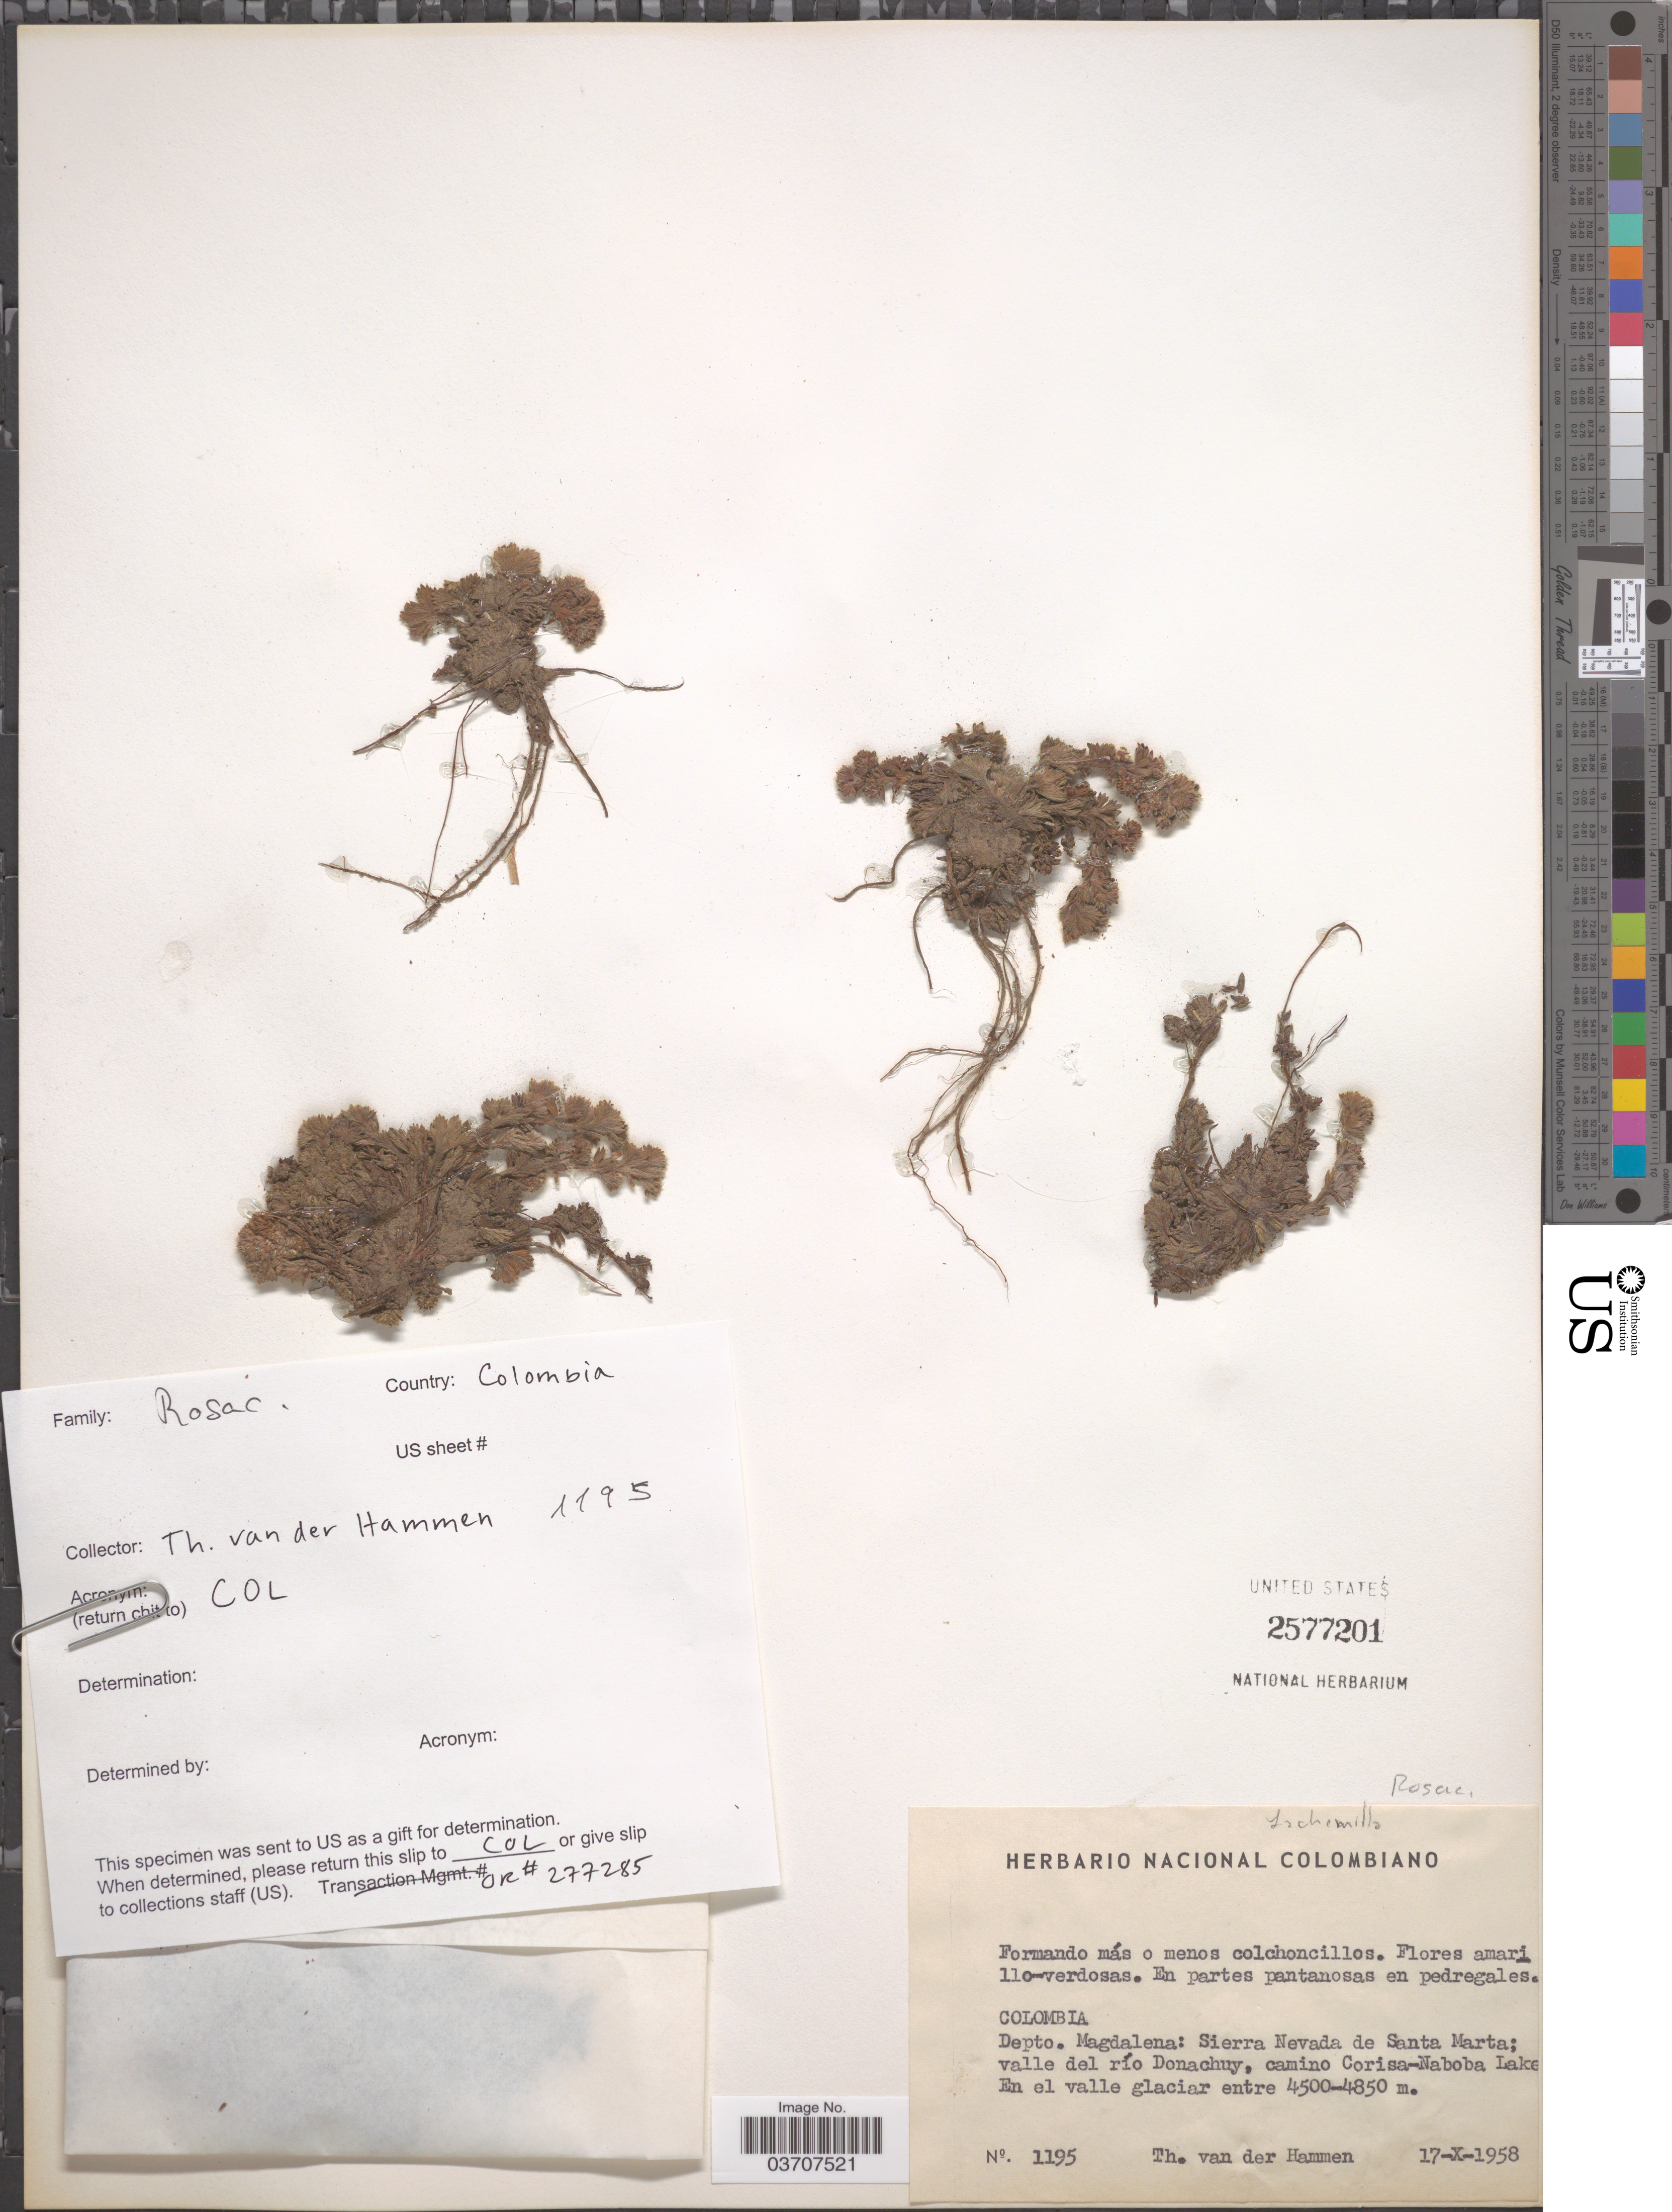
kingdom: Plantae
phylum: Tracheophyta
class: Magnoliopsida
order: Rosales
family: Rosaceae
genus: Lachemilla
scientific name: Lachemilla sp.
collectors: T. Van der Hammen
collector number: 1195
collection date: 1958-10-17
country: Colombia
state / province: Magdalena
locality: Depto. Magdalena: Sierra Nevada de Santa Marta; valle del río Donachuy, camino Corisa-Naboba Lake. En el valle glaciar.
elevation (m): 4500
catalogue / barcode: US 2577201